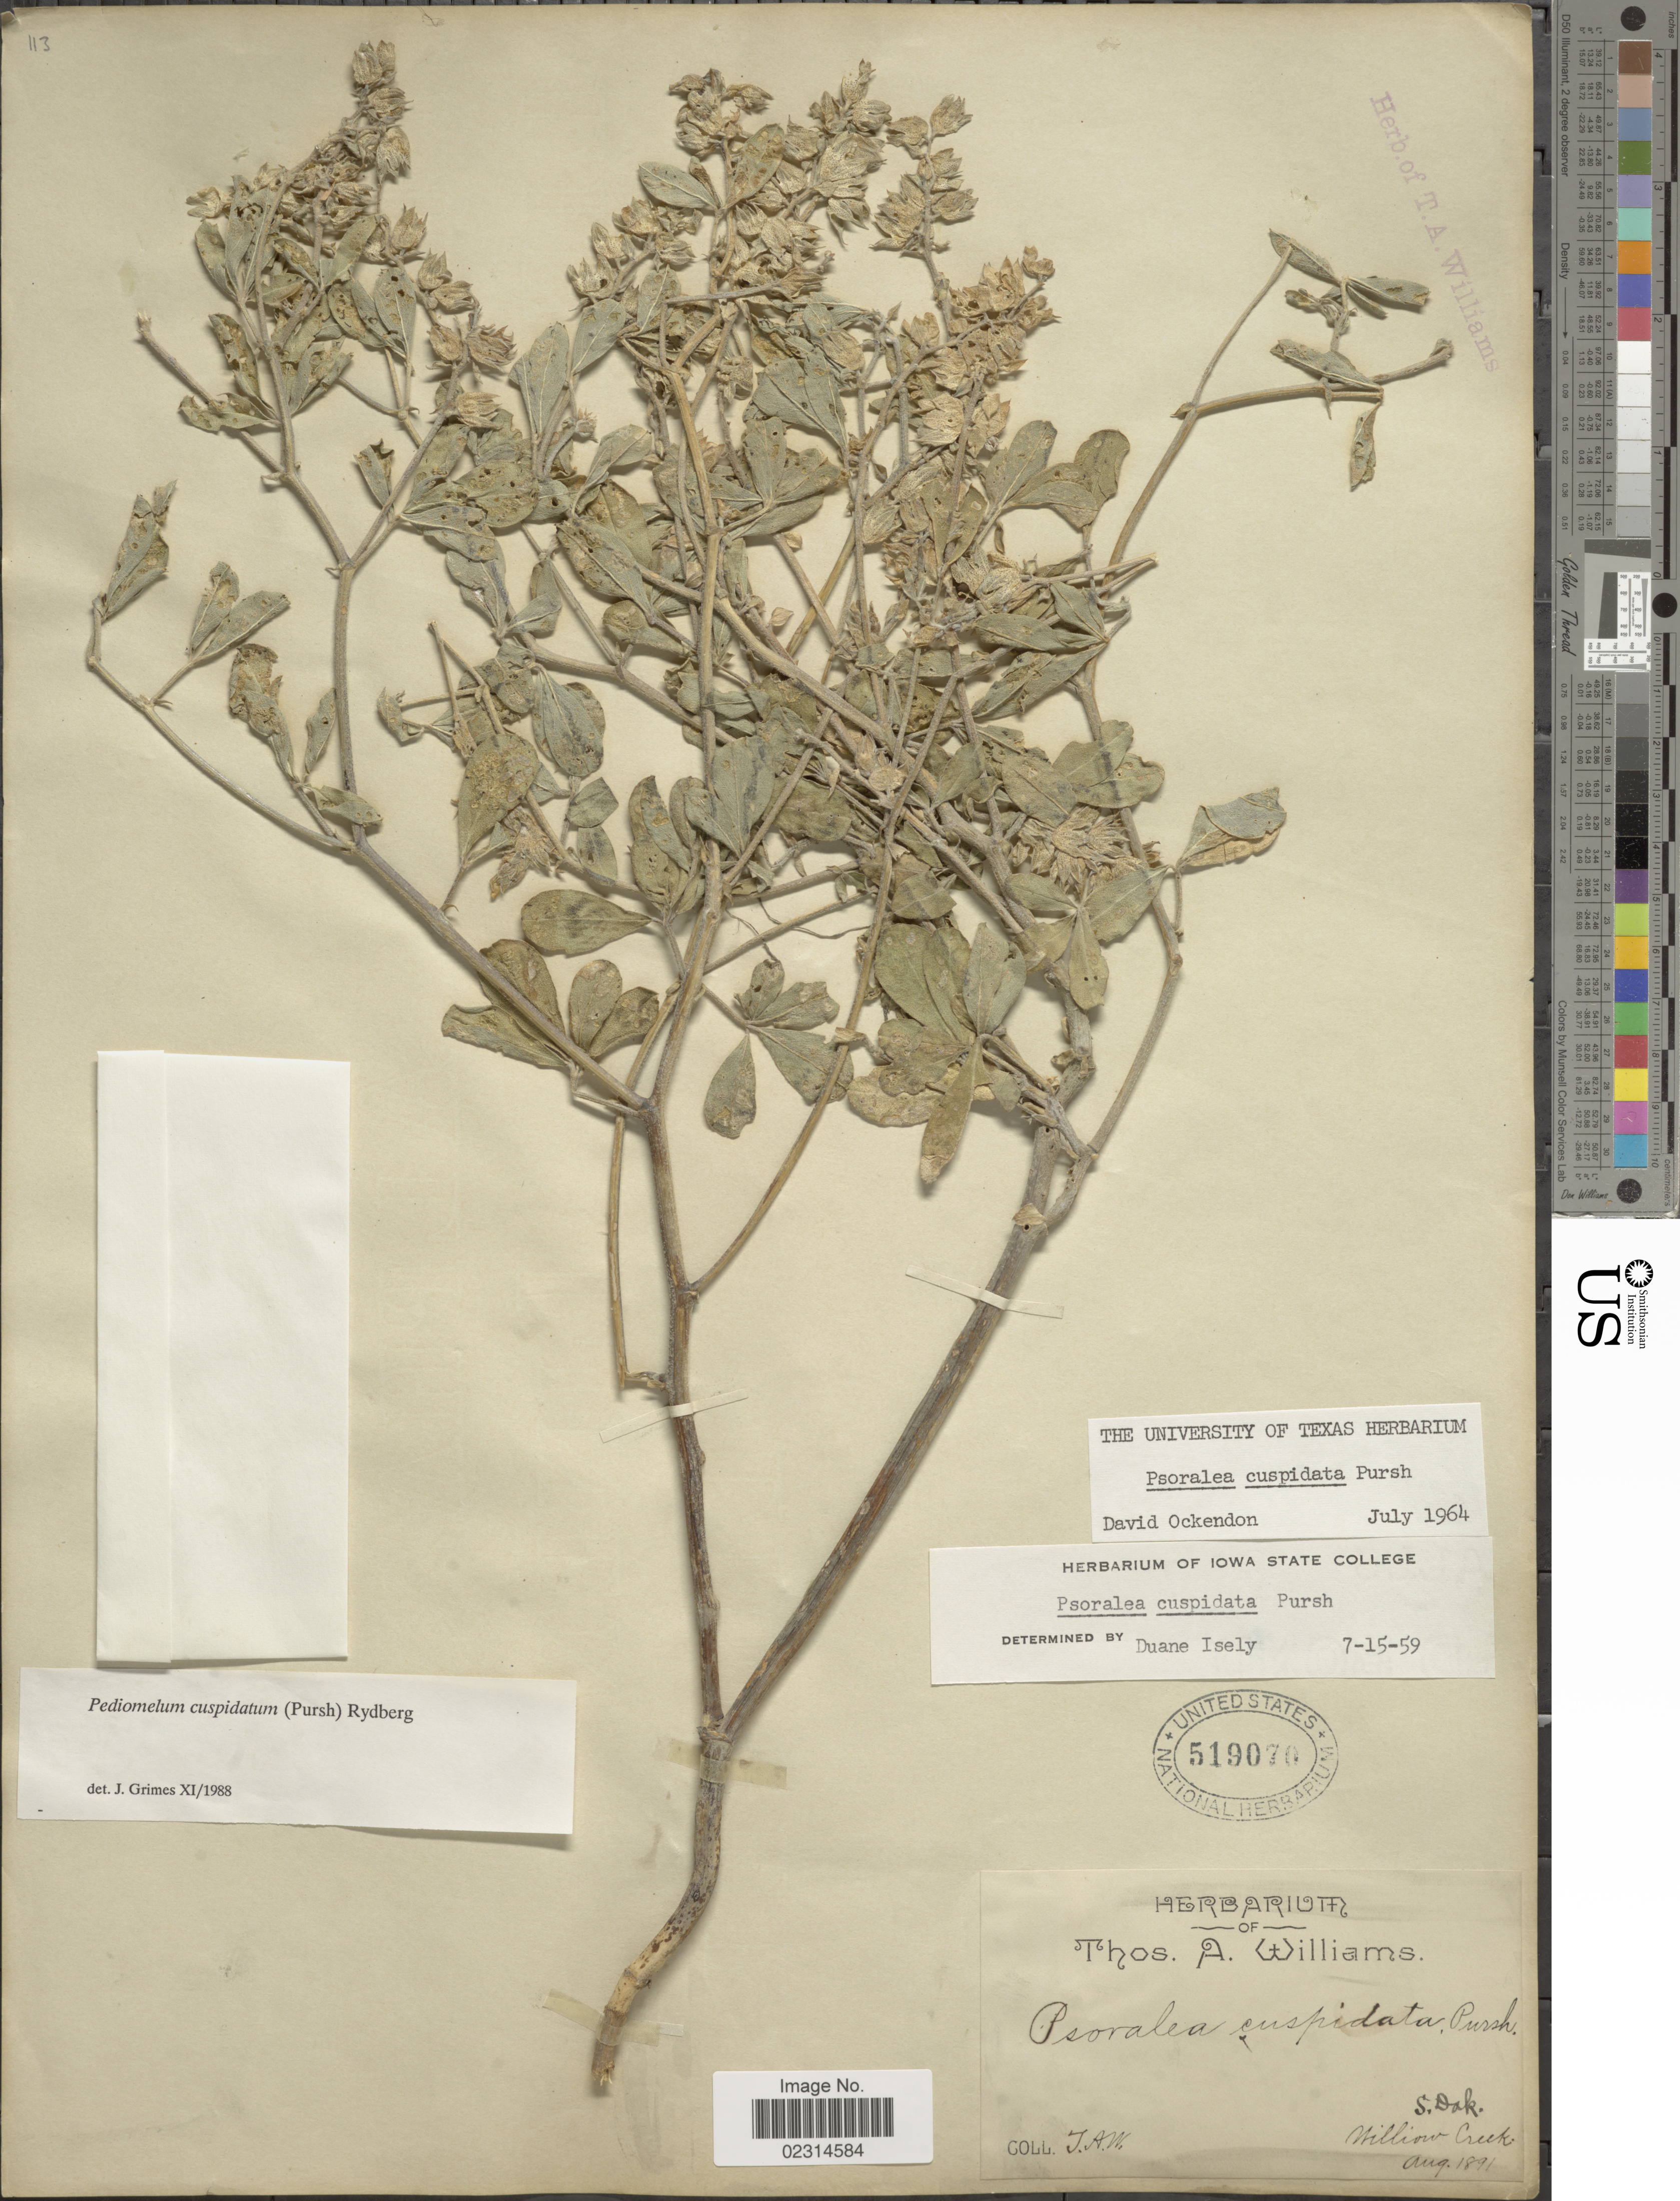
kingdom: Plantae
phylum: Tracheophyta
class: Magnoliopsida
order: Fabales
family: Fabaceae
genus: Pediomelum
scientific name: Pediomelum cuspidatum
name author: (Pursh) Rydb.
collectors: T. A. Williams (herbarium)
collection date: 1891-08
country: United States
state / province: South Dakota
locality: Willow Creek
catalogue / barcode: US 519070